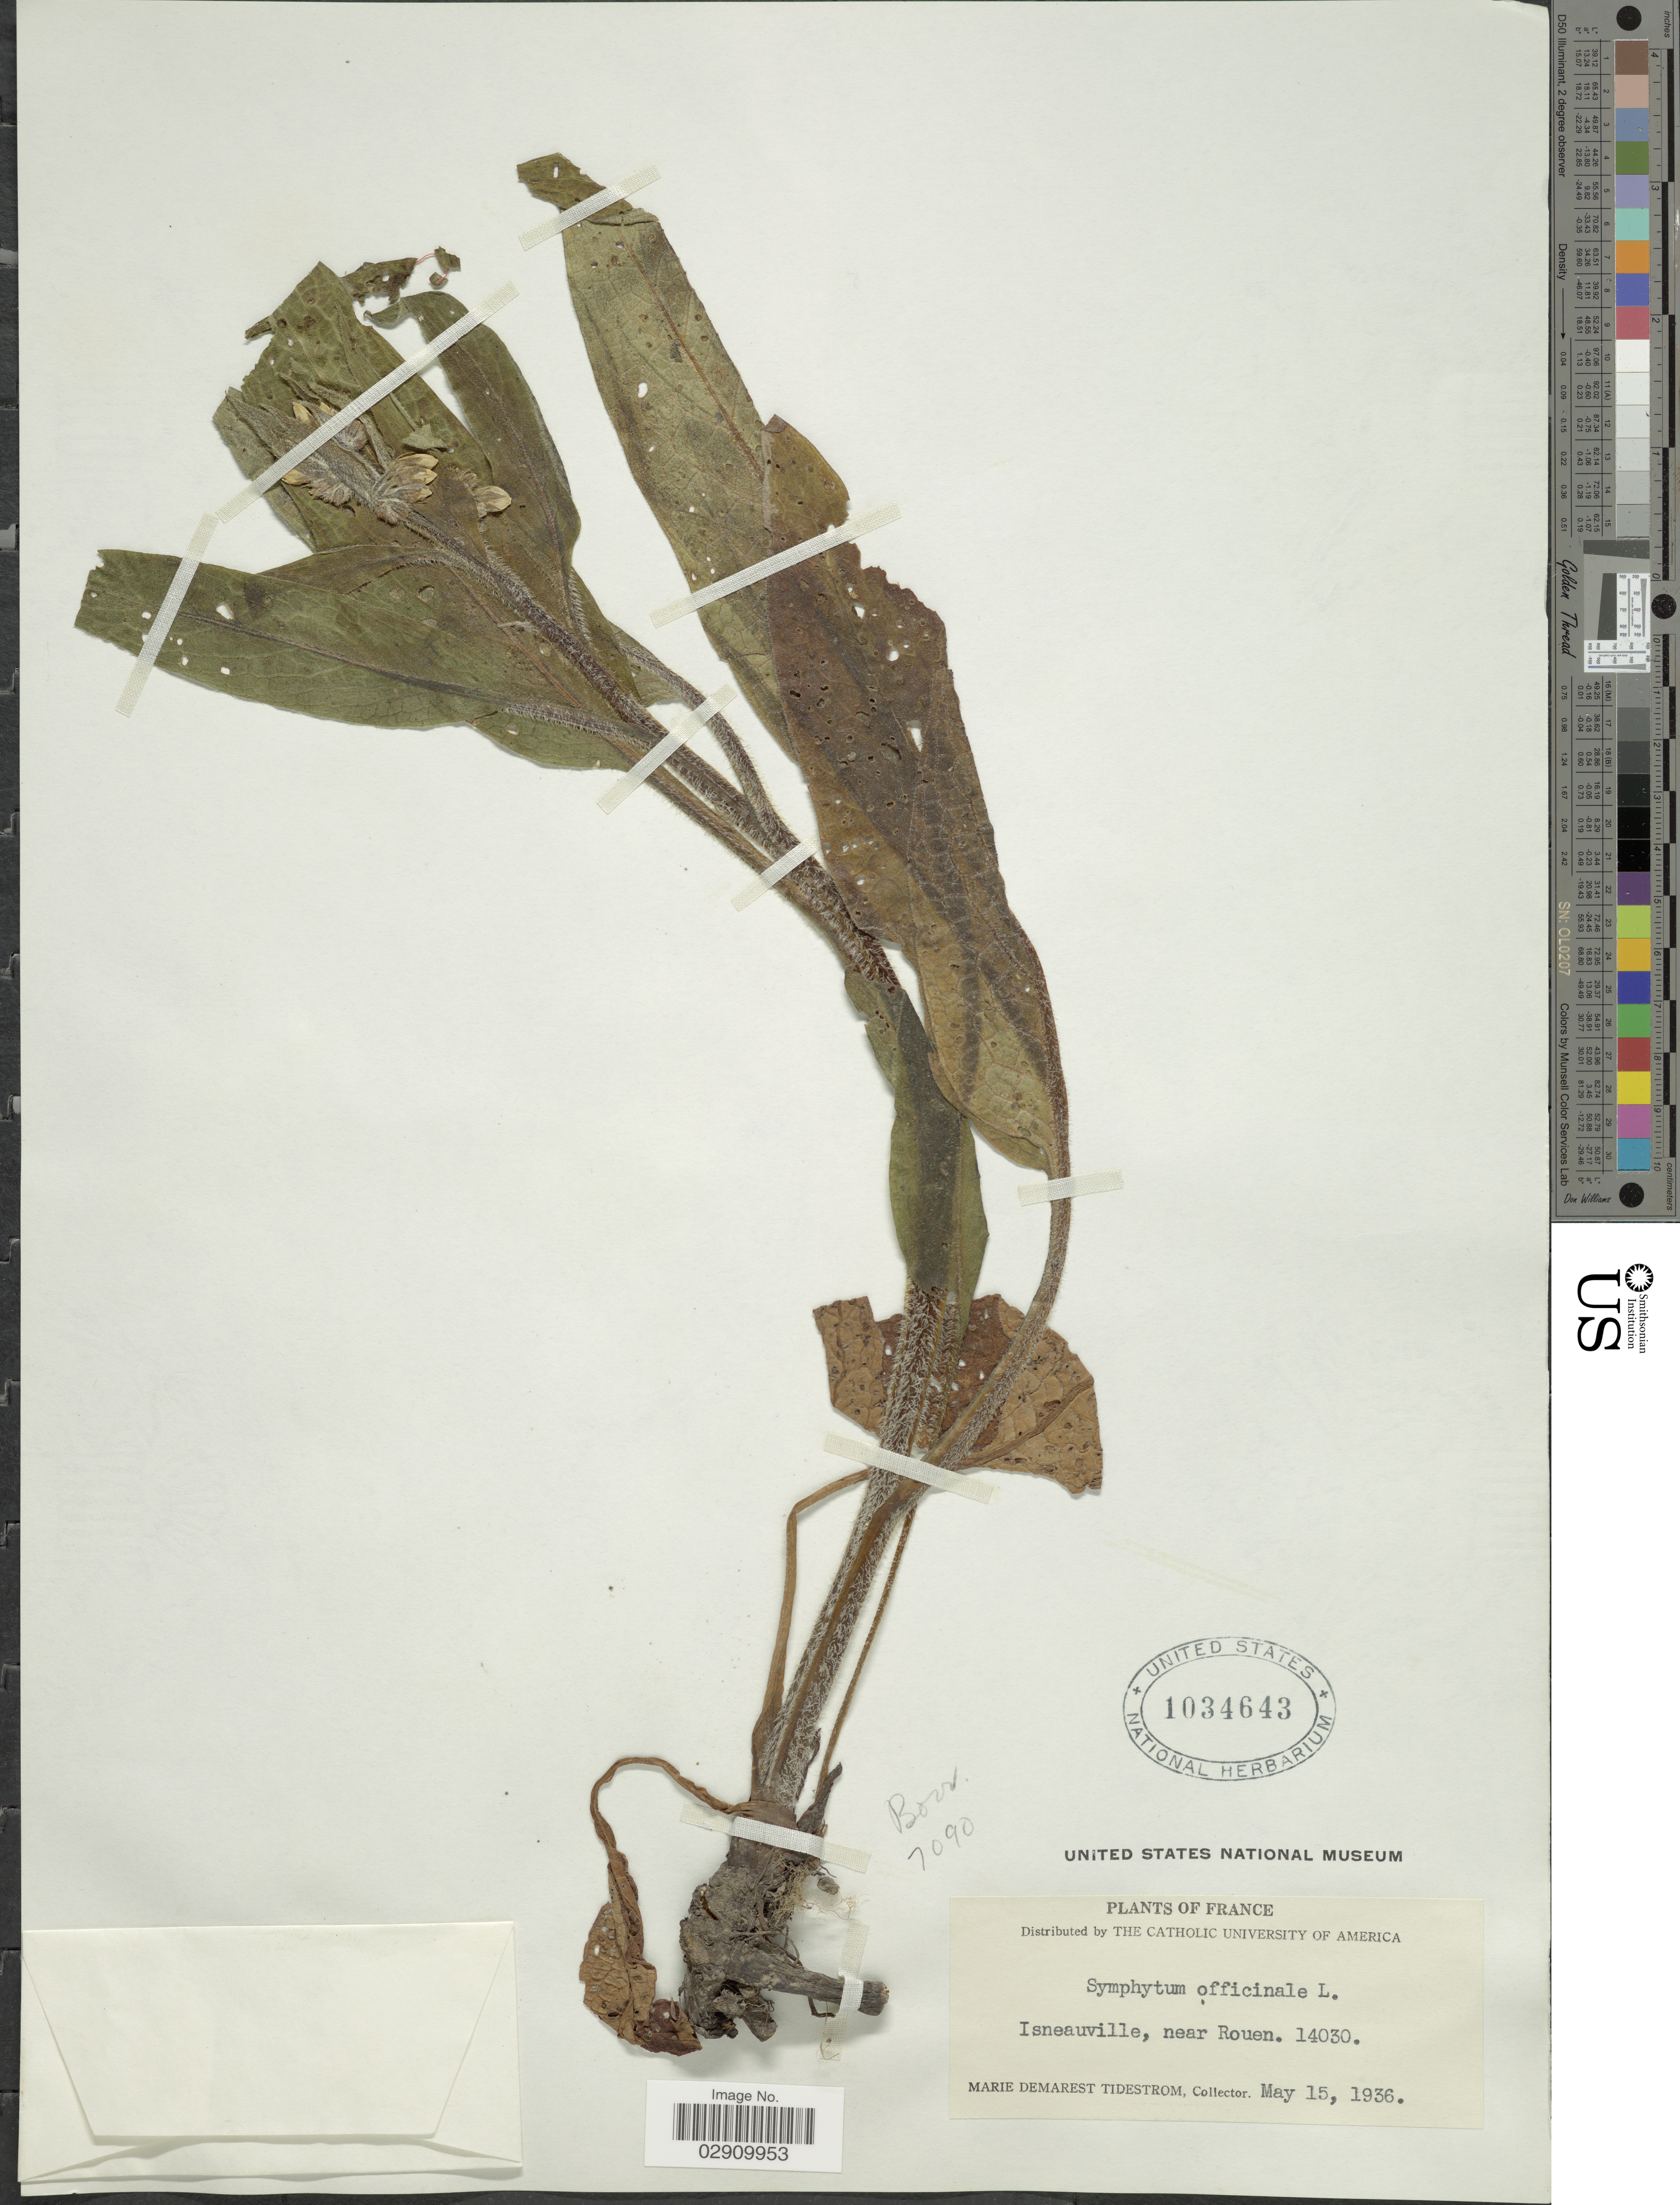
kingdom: Plantae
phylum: Tracheophyta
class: Magnoliopsida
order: Boraginales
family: Boraginaceae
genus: Symphytum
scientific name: Symphytum officinale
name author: L.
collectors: M. Tidestrom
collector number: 14030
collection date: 1936-05-15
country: France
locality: Isneauville, near Rouen.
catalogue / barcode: US 1034643